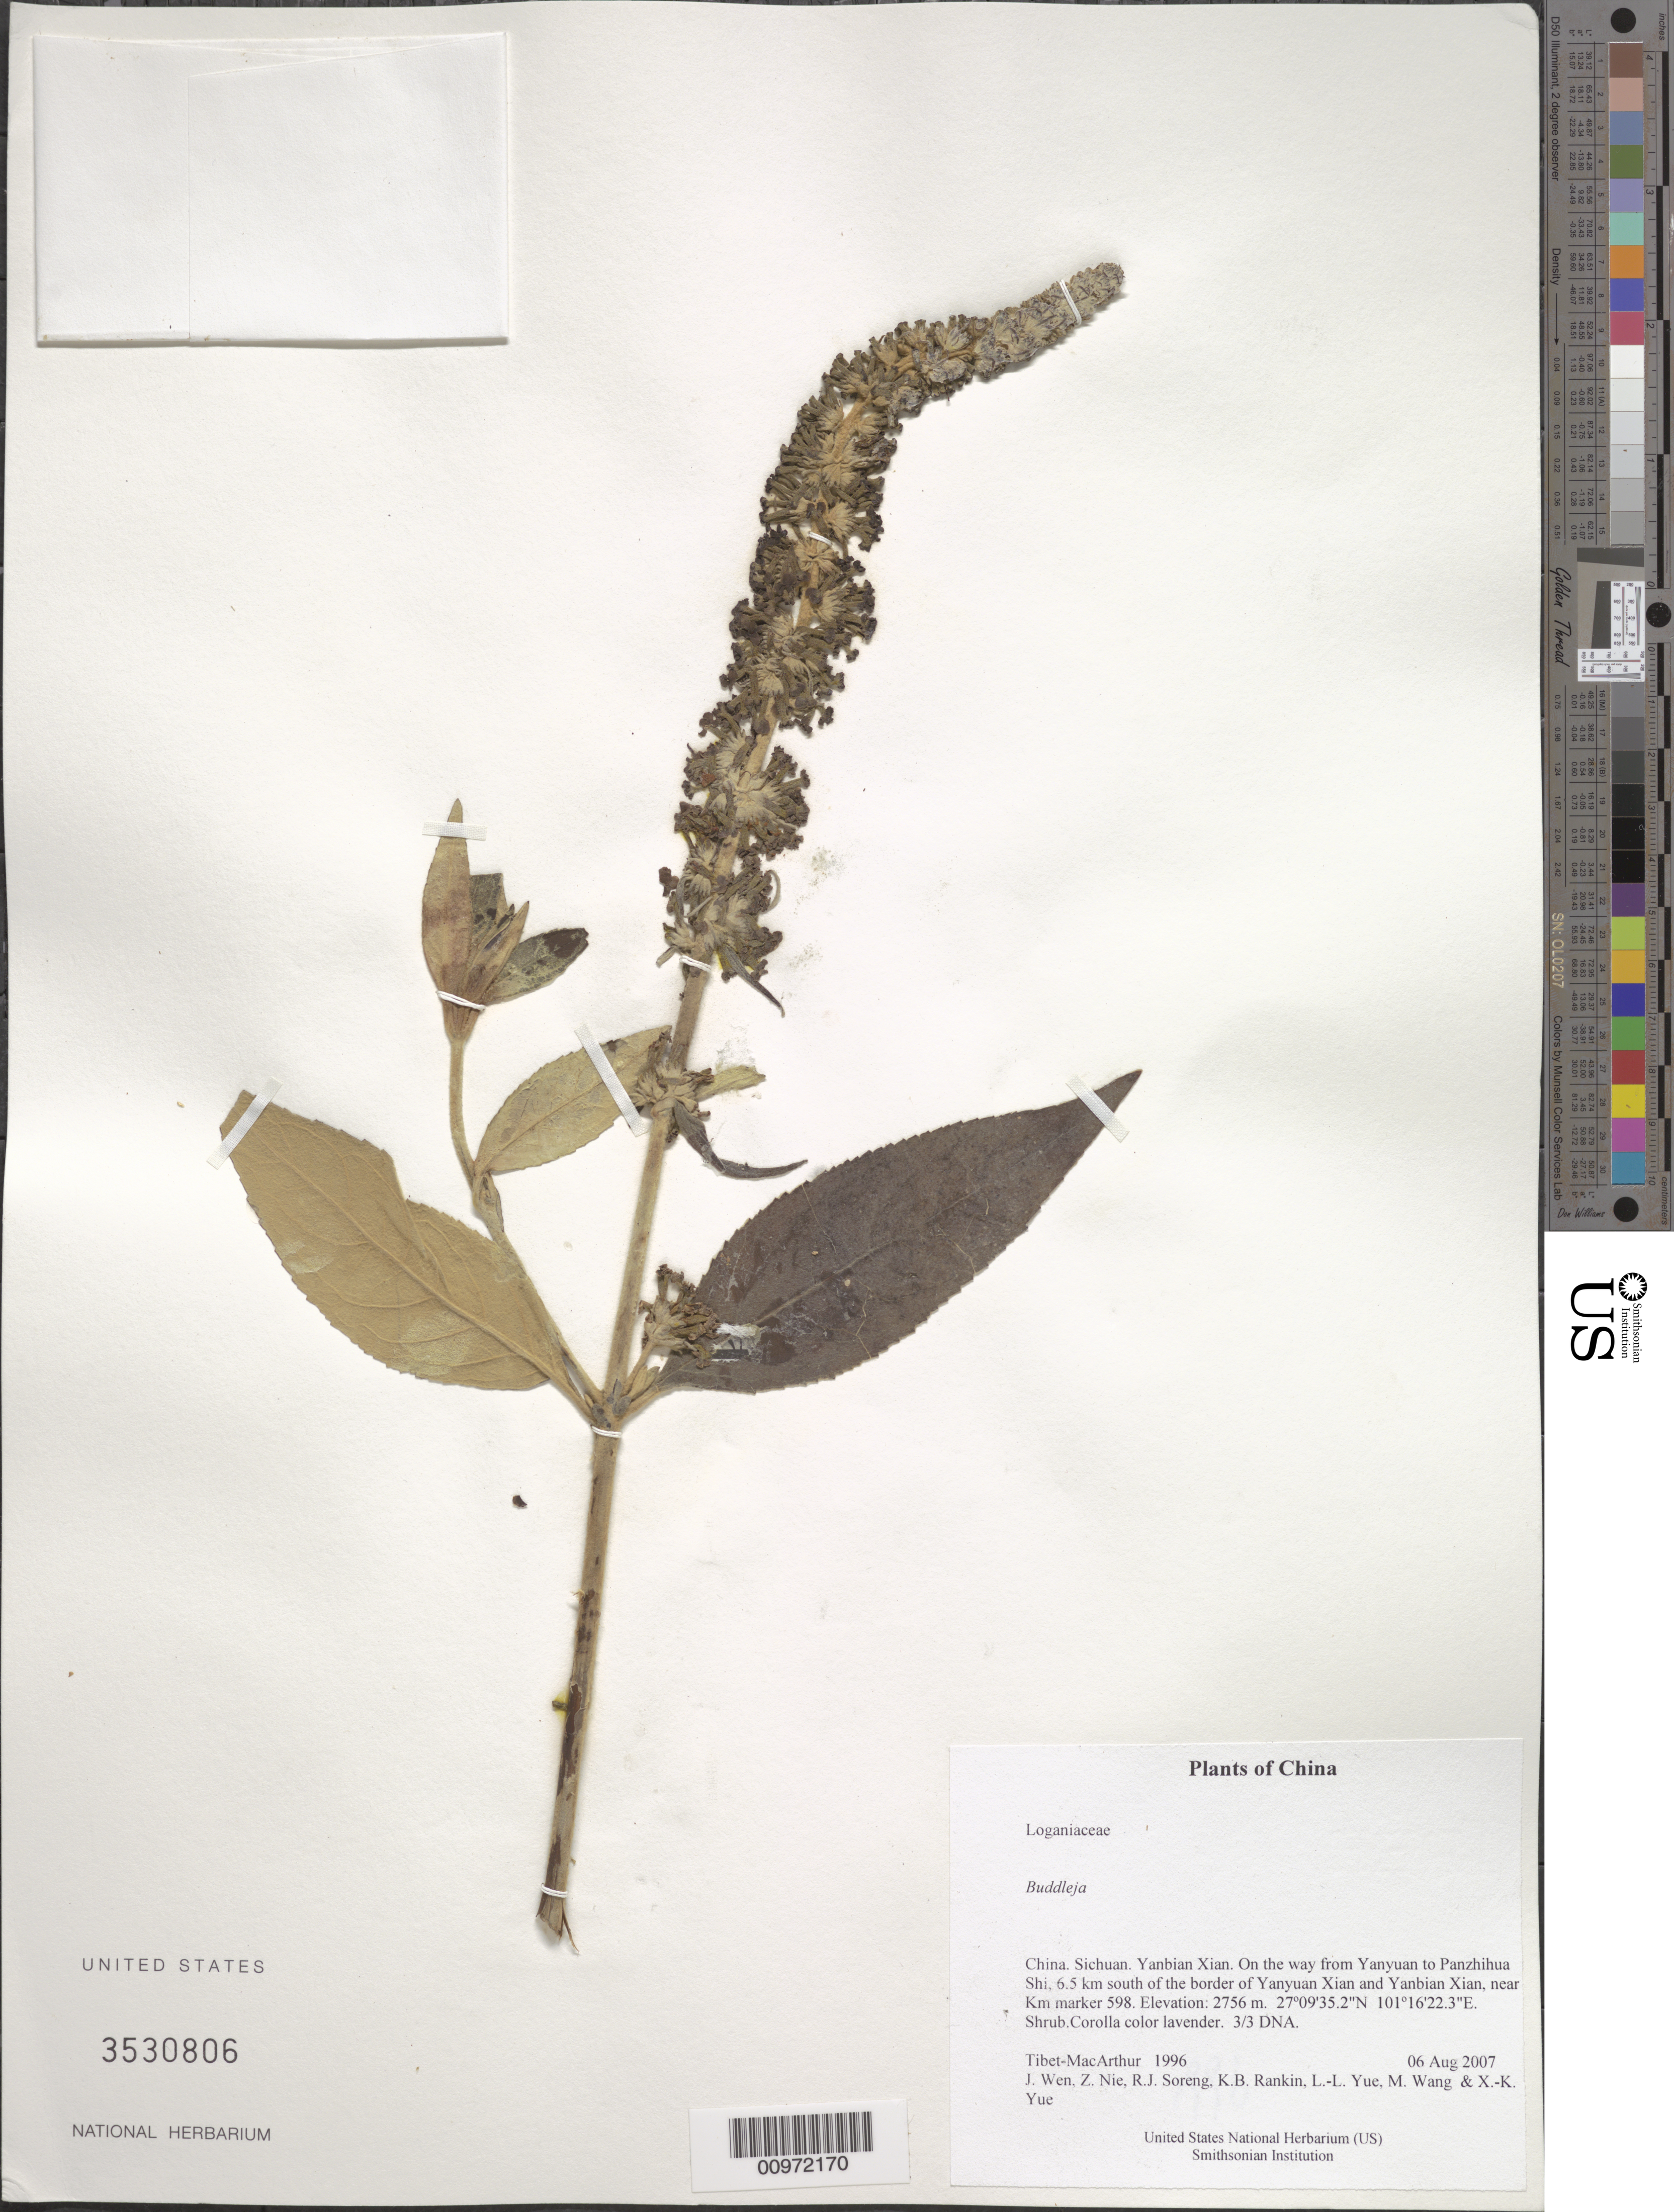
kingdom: Plantae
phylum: Tracheophyta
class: Magnoliopsida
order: Lamiales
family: Scrophulariaceae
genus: Buddleja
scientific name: Buddleja sp.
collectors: Tibet-MacArthur, J. Wen, Z. Nie, R. J. Soreng, K. Rankin, L. Yue, M. Wang & X. Yue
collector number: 1996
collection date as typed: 06 Aug 2007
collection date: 2007-08-06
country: China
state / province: Sichuan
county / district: Yanbian Xian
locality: On the way from Yanyuan to Panzhihua Shi, 6.5 km south of the border of Yanyuan Xian and Yanbian Xian, near Km marker 598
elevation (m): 2756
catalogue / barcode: US 3530806